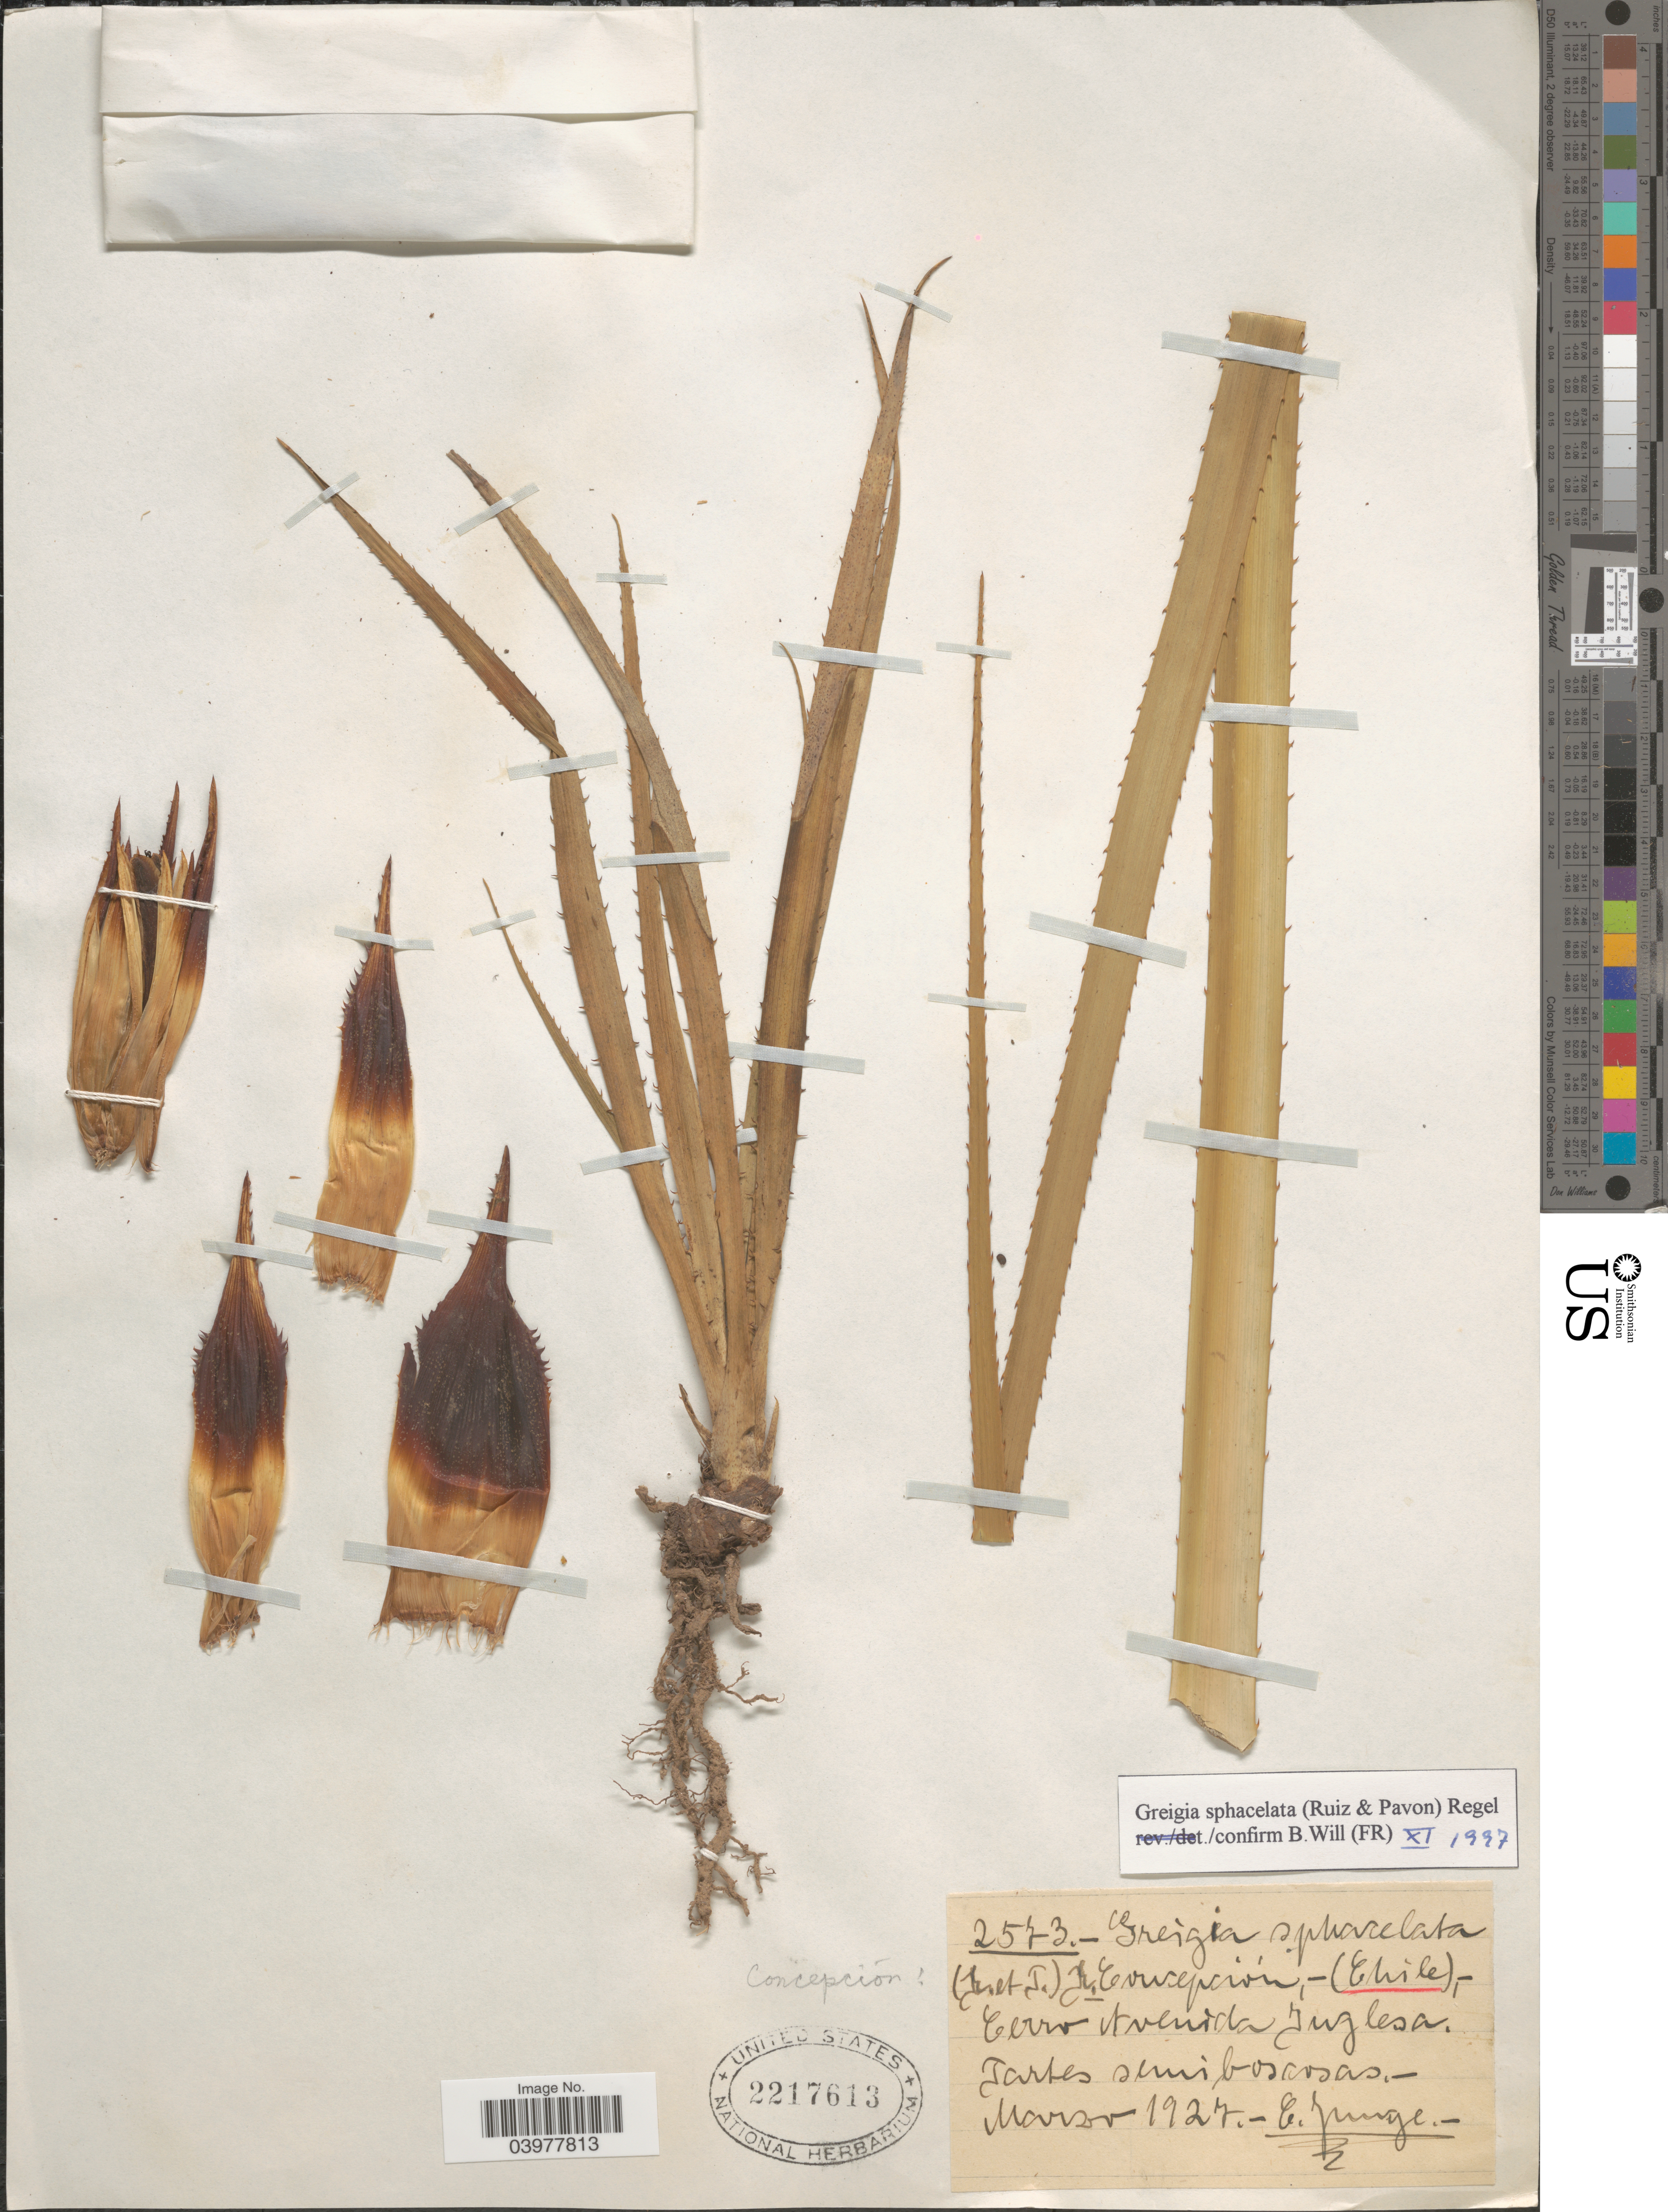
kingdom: Plantae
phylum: Tracheophyta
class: Liliopsida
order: Poales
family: Bromeliaceae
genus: Greigia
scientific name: Greigia sphacelata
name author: Regel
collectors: E. Junge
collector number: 2573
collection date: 1927-03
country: Chile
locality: Concepción. Cerro Avenida Juglesa.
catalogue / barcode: US 2217613